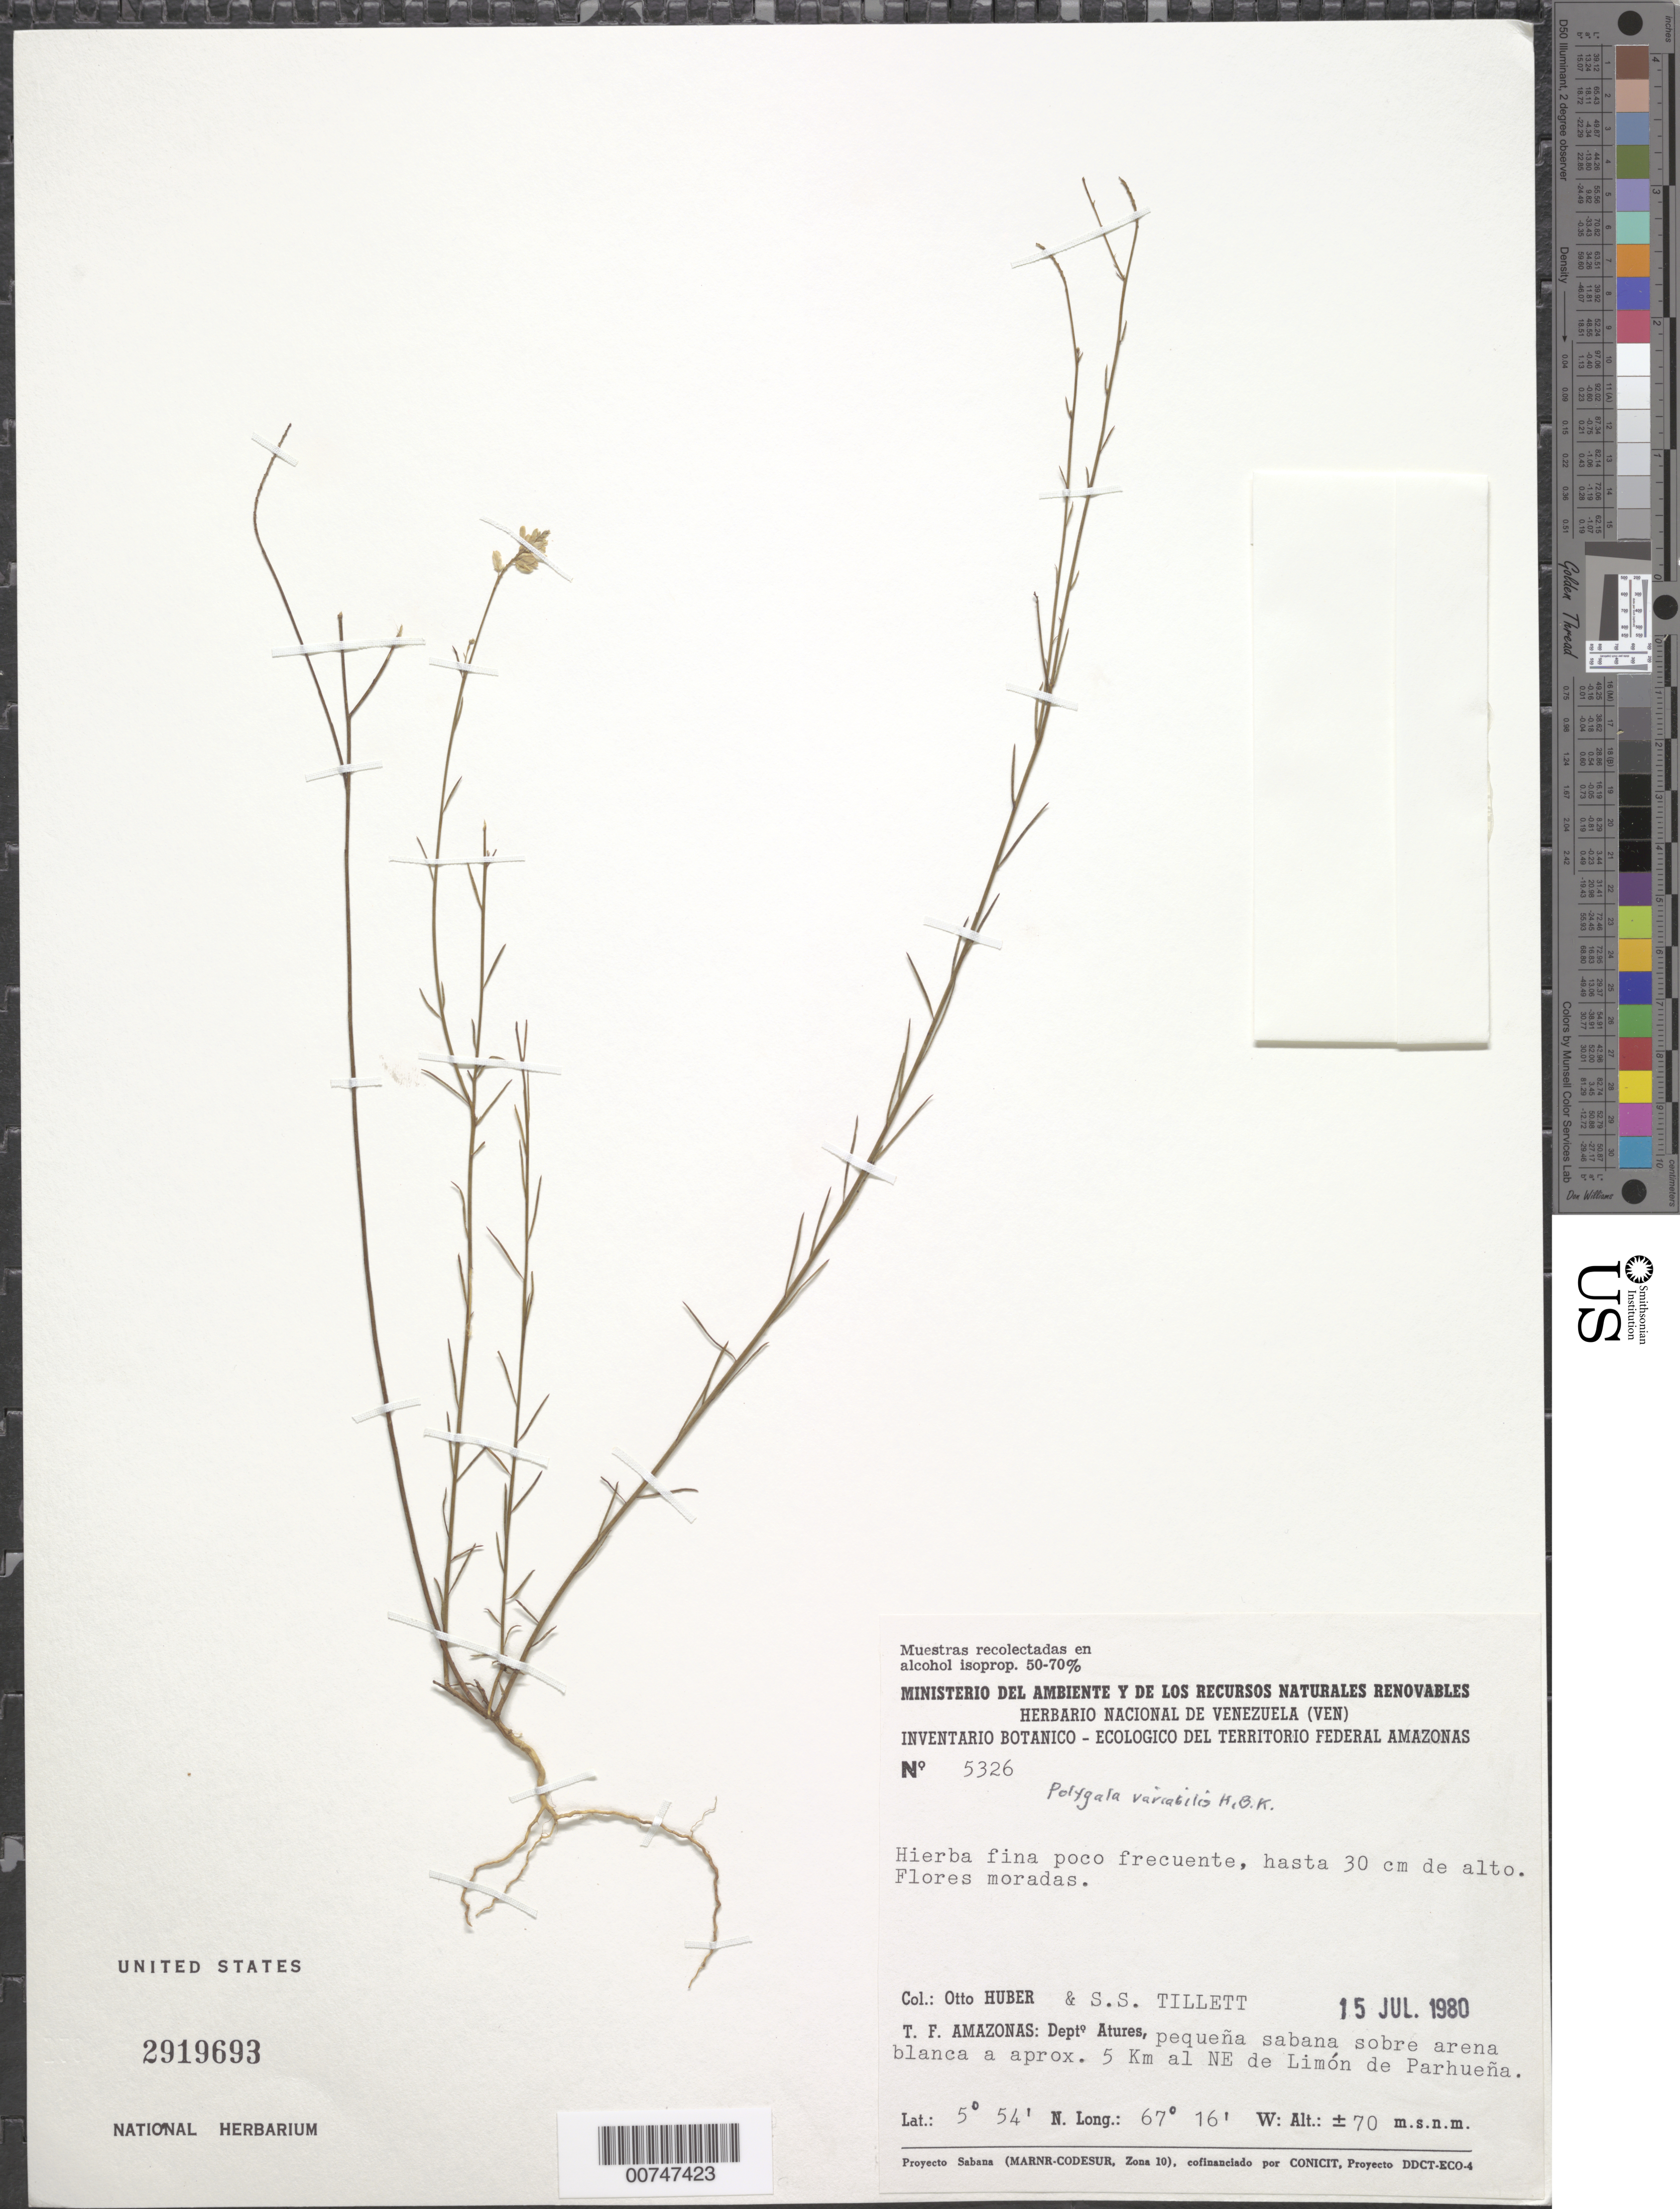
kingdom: Plantae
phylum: Tracheophyta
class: Magnoliopsida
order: Fabales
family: Polygalaceae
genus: Polygala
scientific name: Polygala variabilis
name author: Kunth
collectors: O. Huber & S. S. Tillett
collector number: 5326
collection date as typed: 15-Jul-80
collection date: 1980-07-15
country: Venezuela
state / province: Amazonas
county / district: Atures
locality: Limón de Parhueña, 5 km NE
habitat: Small savanna on white sand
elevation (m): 70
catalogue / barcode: US 2919693